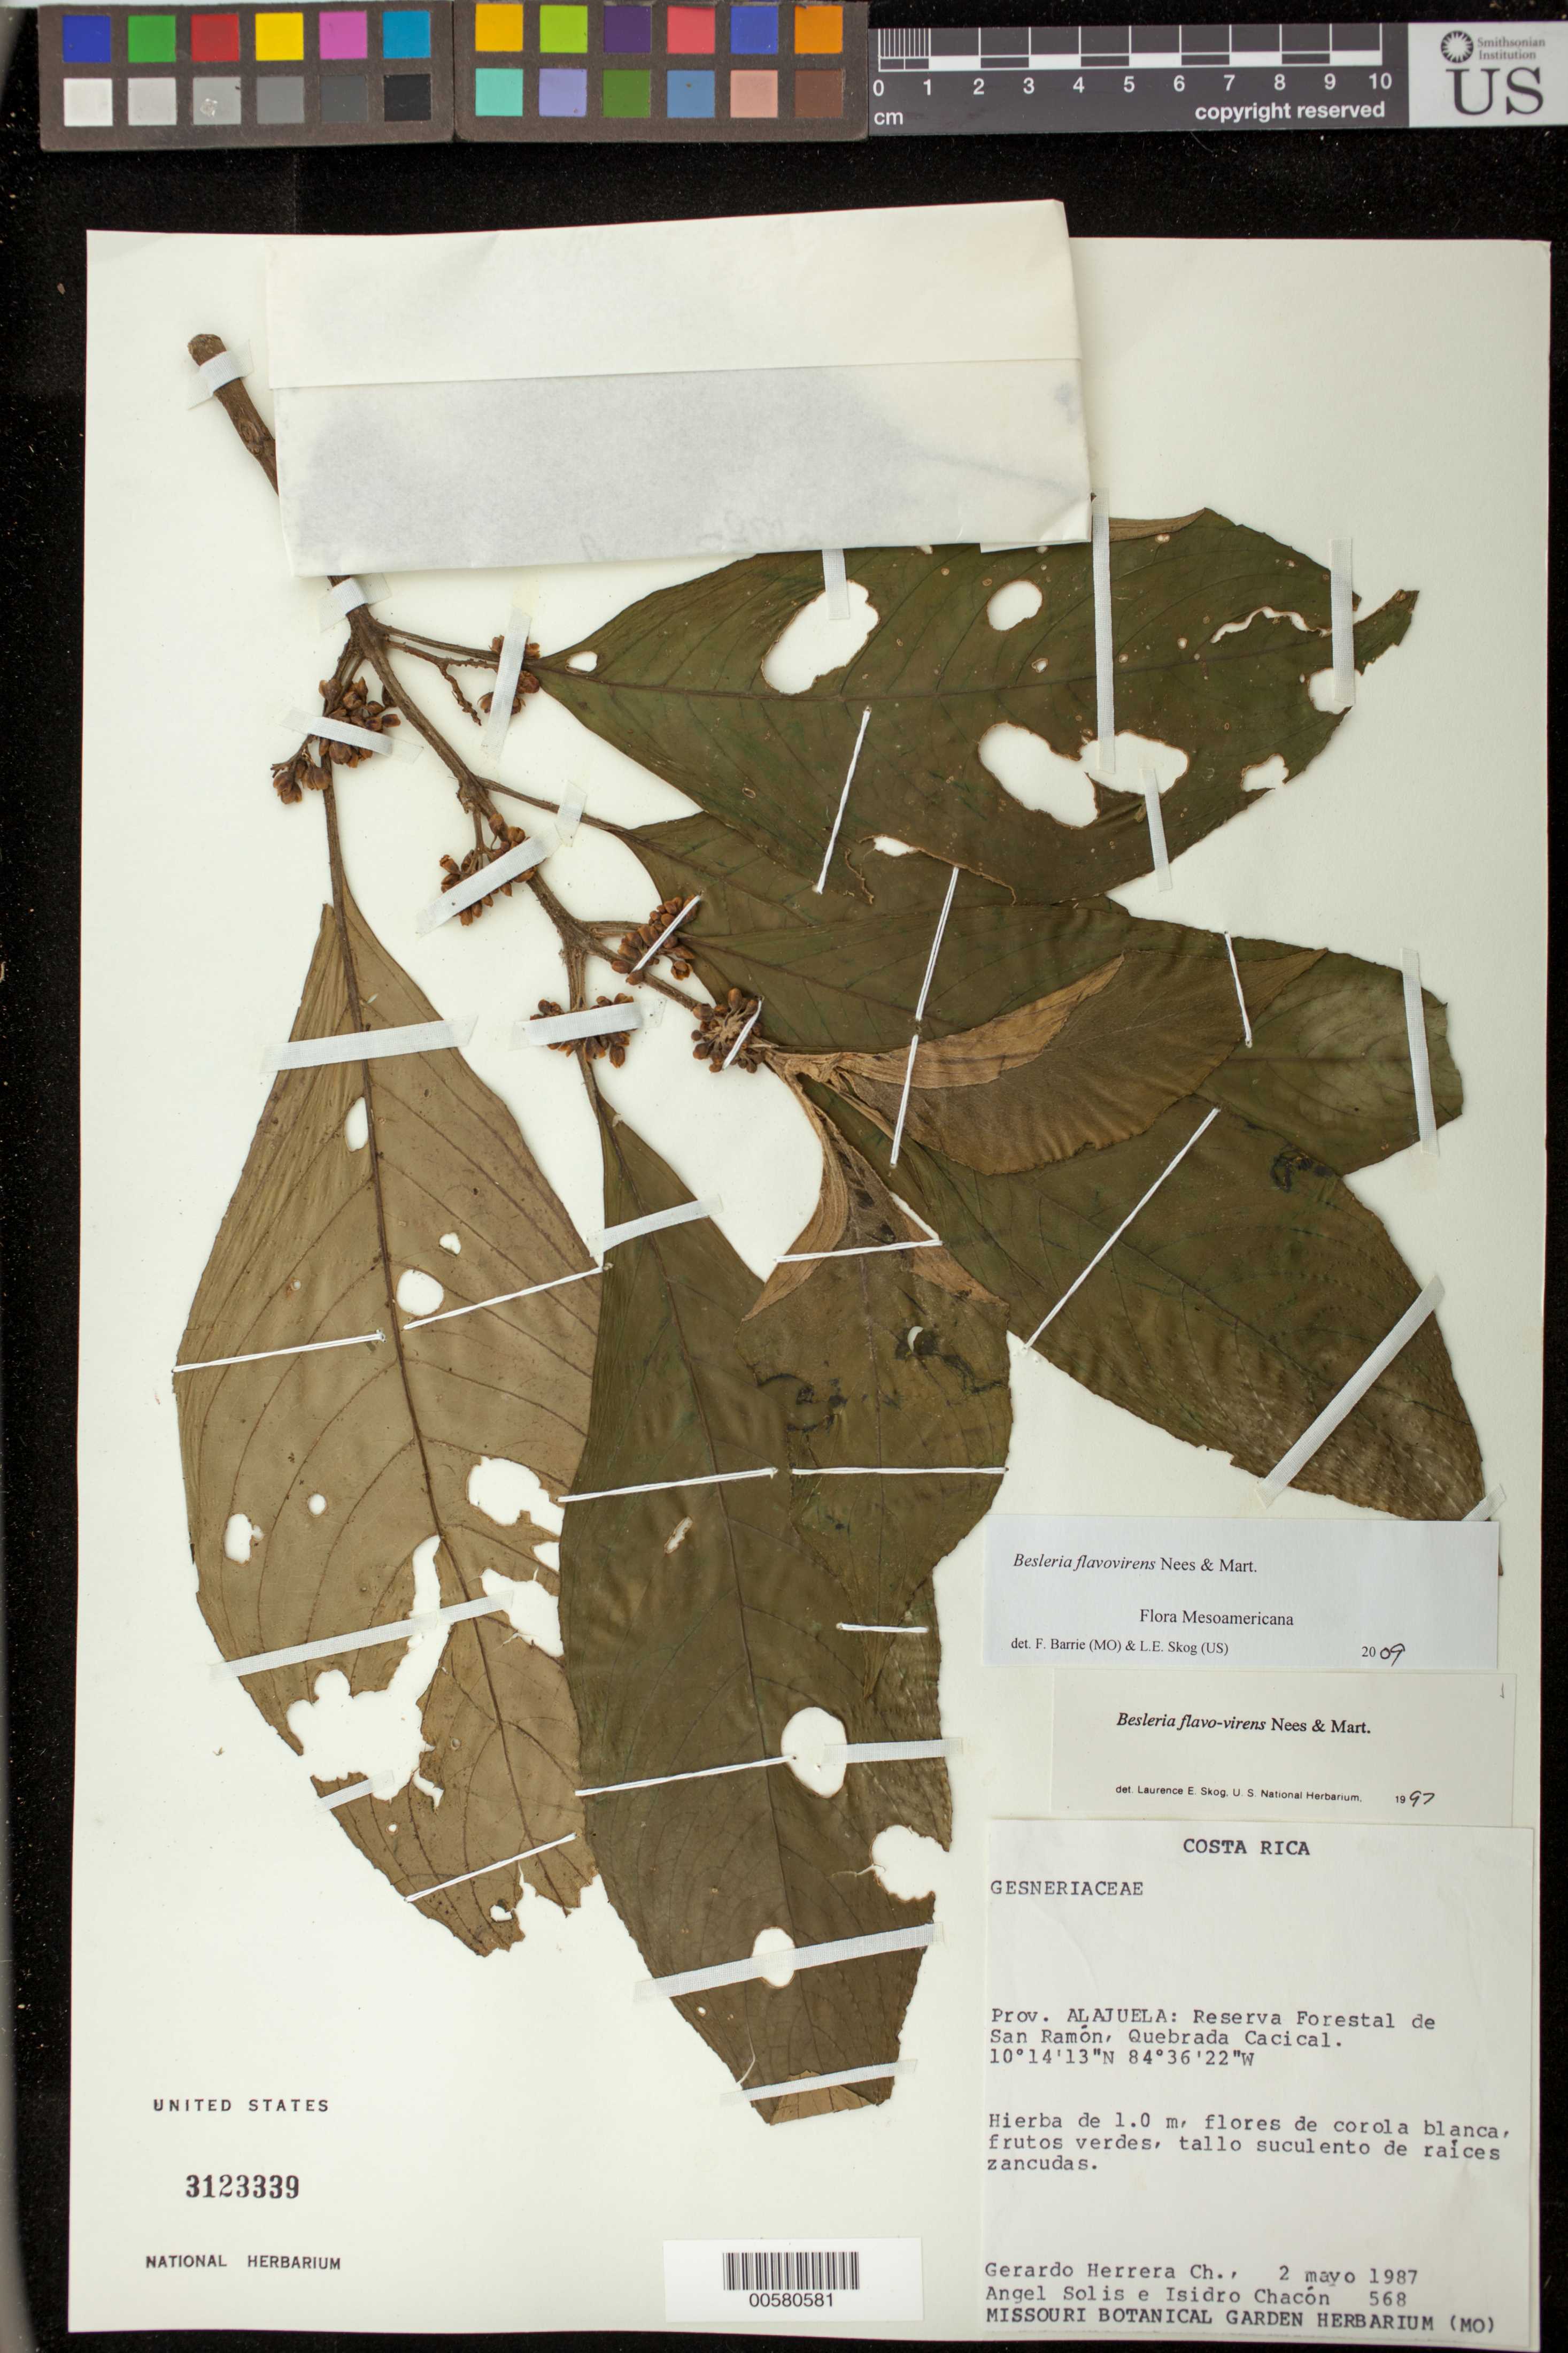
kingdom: Plantae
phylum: Tracheophyta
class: Magnoliopsida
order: Lamiales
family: Gesneriaceae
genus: Besleria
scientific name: Besleria flavo-virens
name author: Nees & Mart.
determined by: Skog, Laurence E.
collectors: G. Herrera, A. Solis & I. Chacón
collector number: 568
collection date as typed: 02 May 1987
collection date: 1987-05-02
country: Costa Rica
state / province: Alajuela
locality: Reserva Forestal de San Ramón, Quebrada Cacical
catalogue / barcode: US 3123339